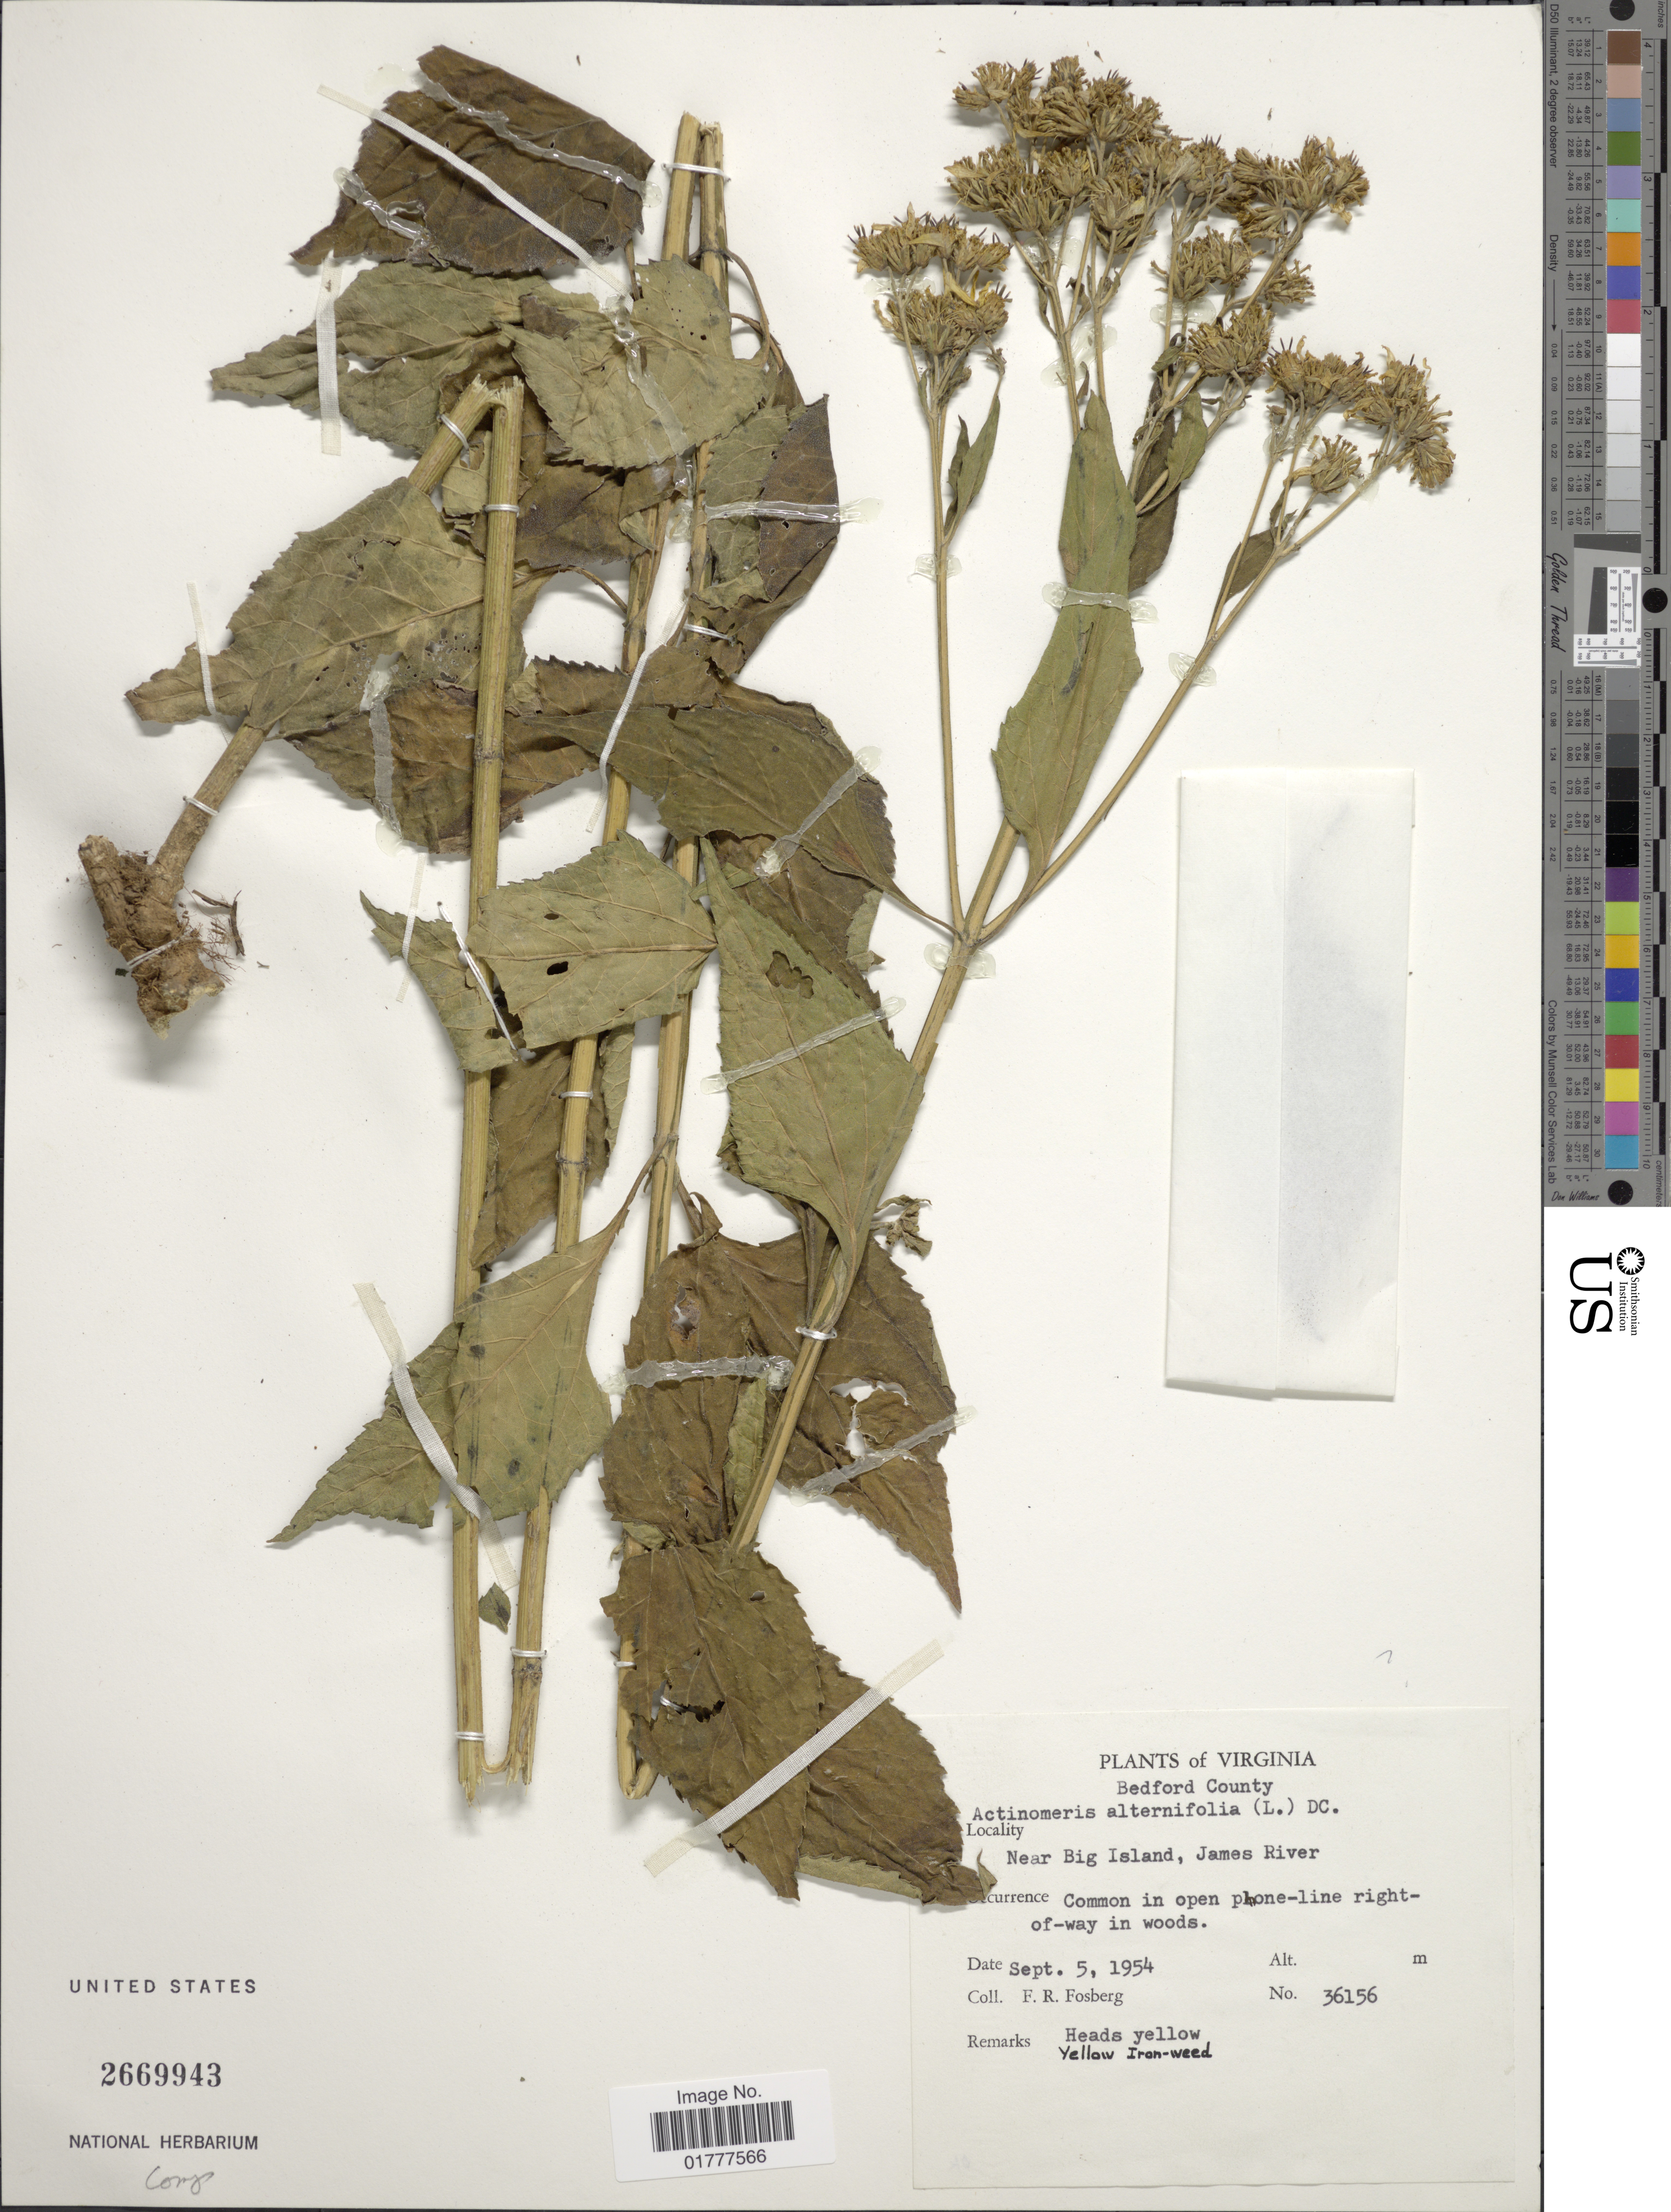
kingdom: Plantae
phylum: Tracheophyta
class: Magnoliopsida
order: Asterales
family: Asteraceae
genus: Actinomeris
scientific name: Actinomeris alternifolia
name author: (L.) DC.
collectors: F. R. Fosberg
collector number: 36156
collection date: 1954-09-05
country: United States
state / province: Virginia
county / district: Bedford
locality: Bedford County, Near big Island, James River.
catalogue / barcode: US 2669943